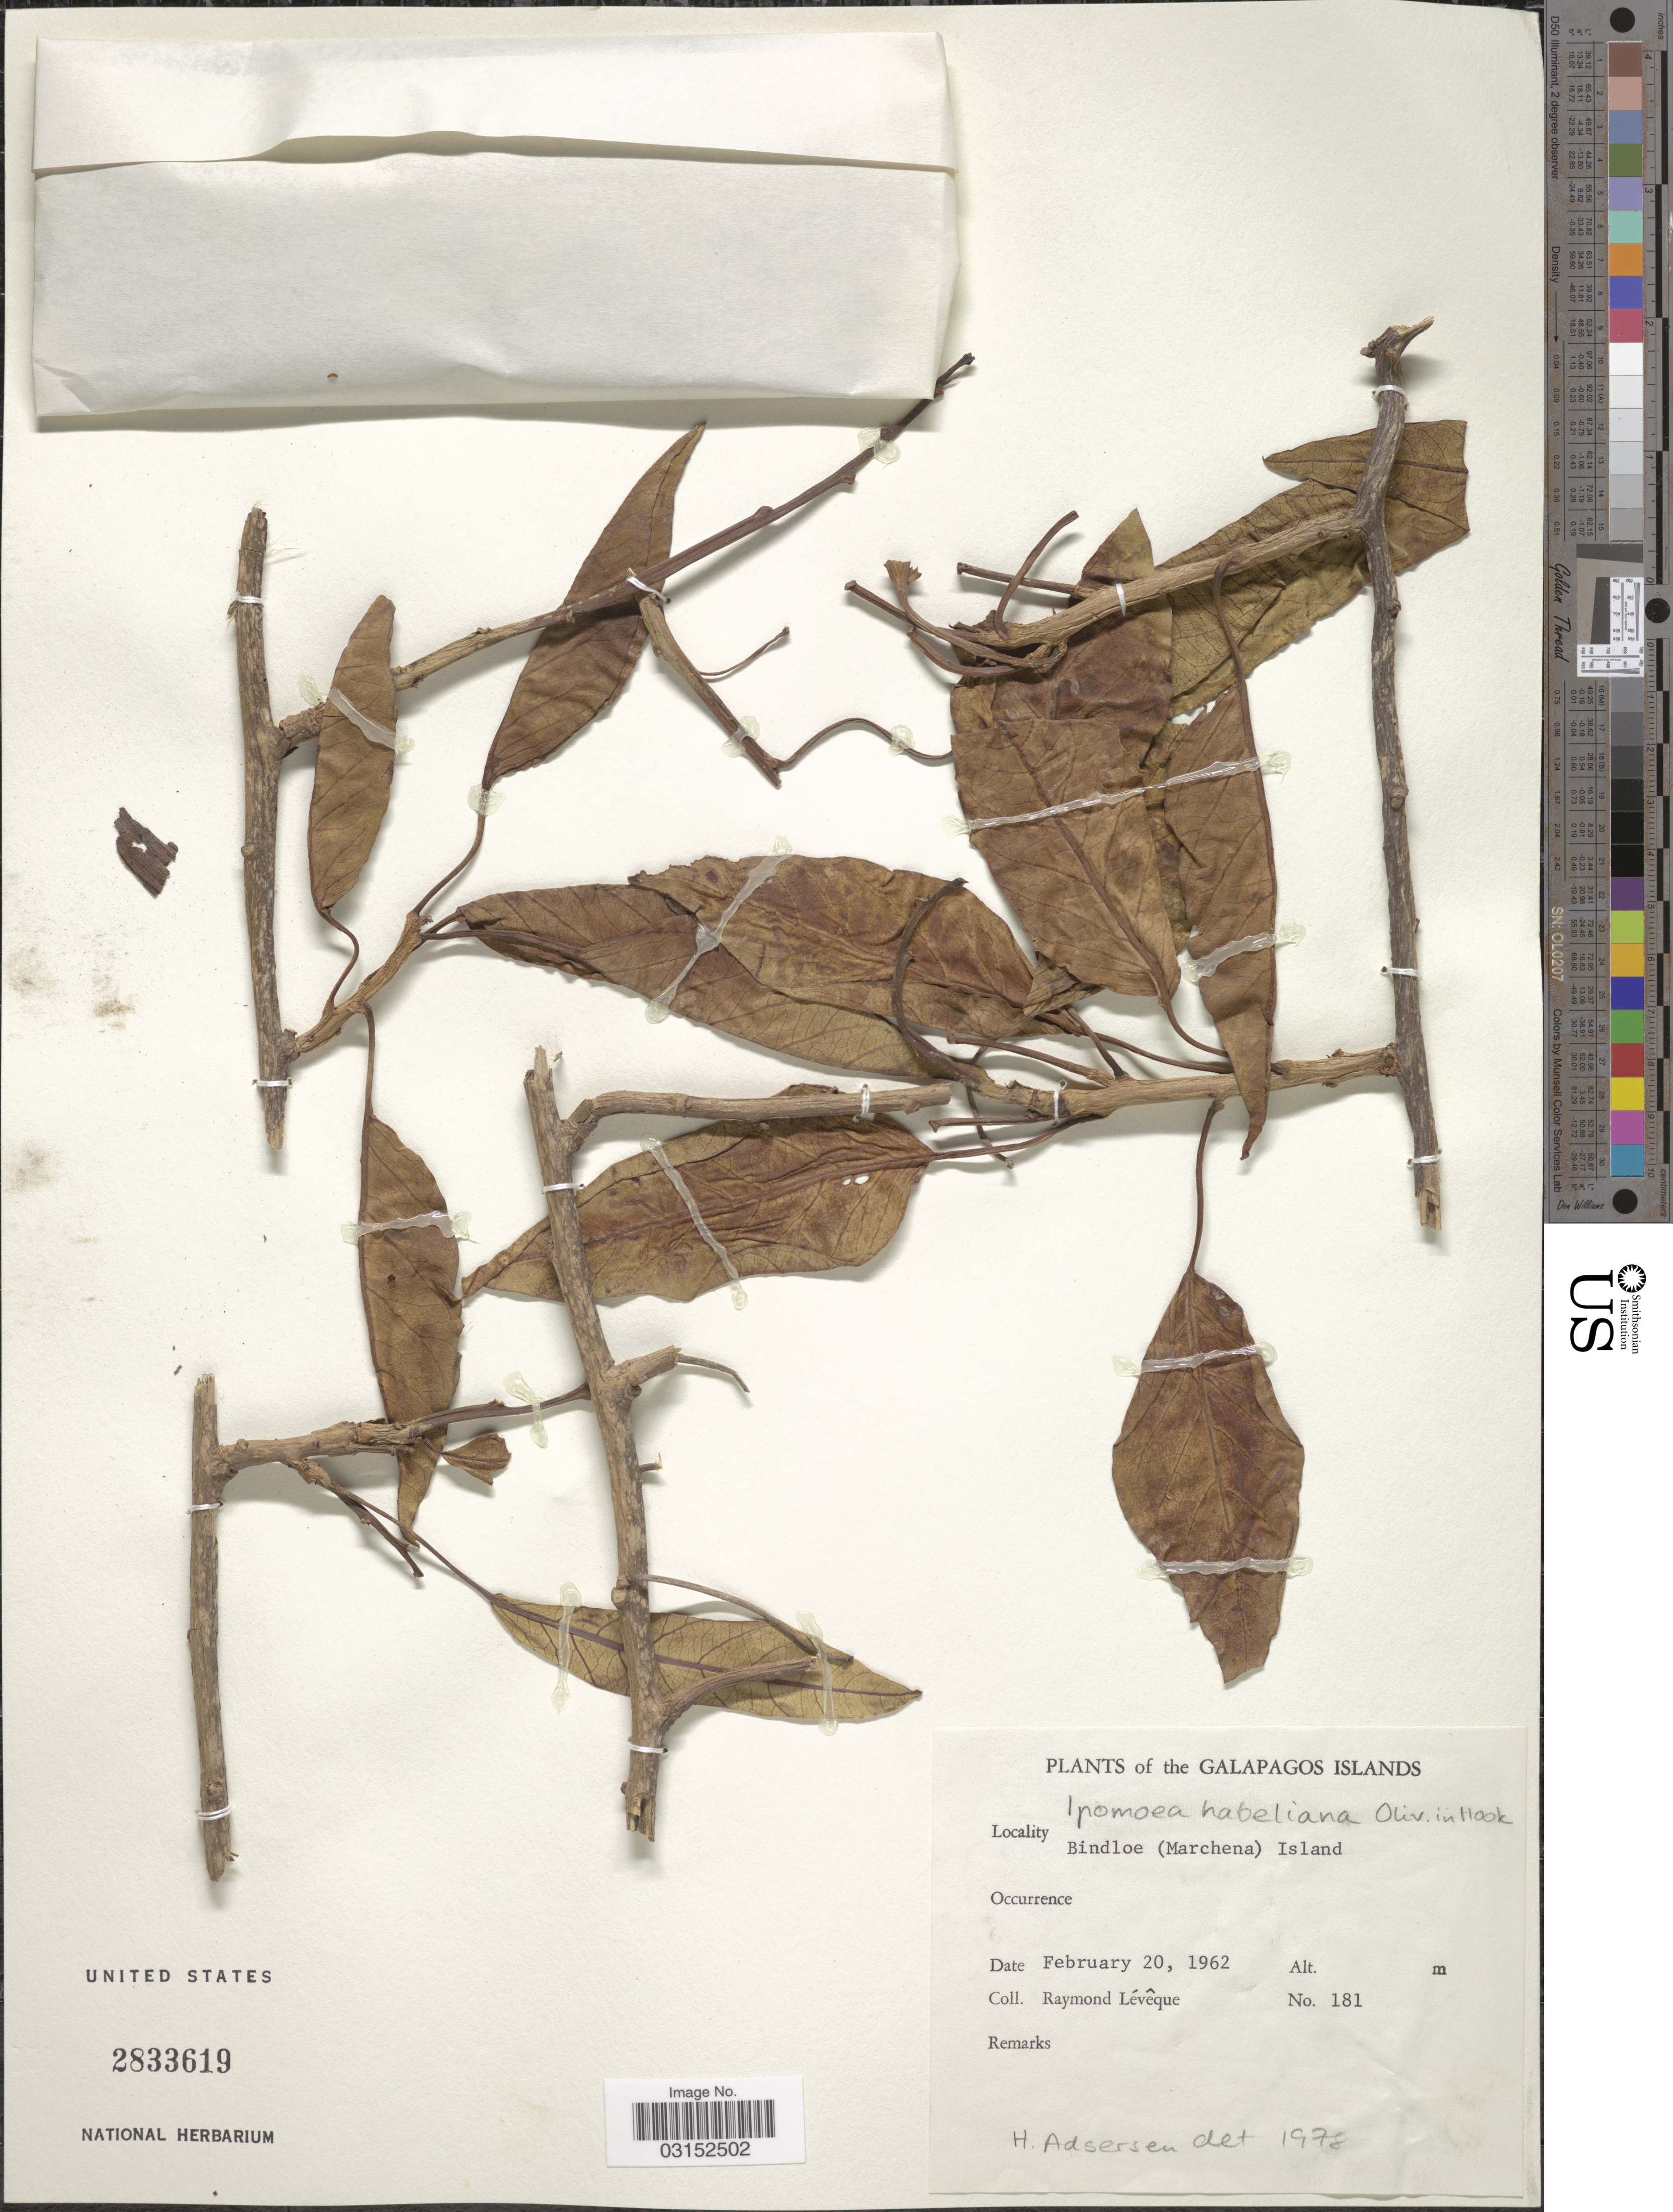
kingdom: Plantae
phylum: Tracheophyta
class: Magnoliopsida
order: Solanales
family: Convolvulaceae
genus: Ipomoea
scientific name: Ipomoea habeliana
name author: Oliv.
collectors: R. Lévêque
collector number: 181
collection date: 1962-02-20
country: Ecuador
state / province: Colón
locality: The Galapagos Islands, Bindloe (Marchena) Island.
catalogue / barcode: US 2833619